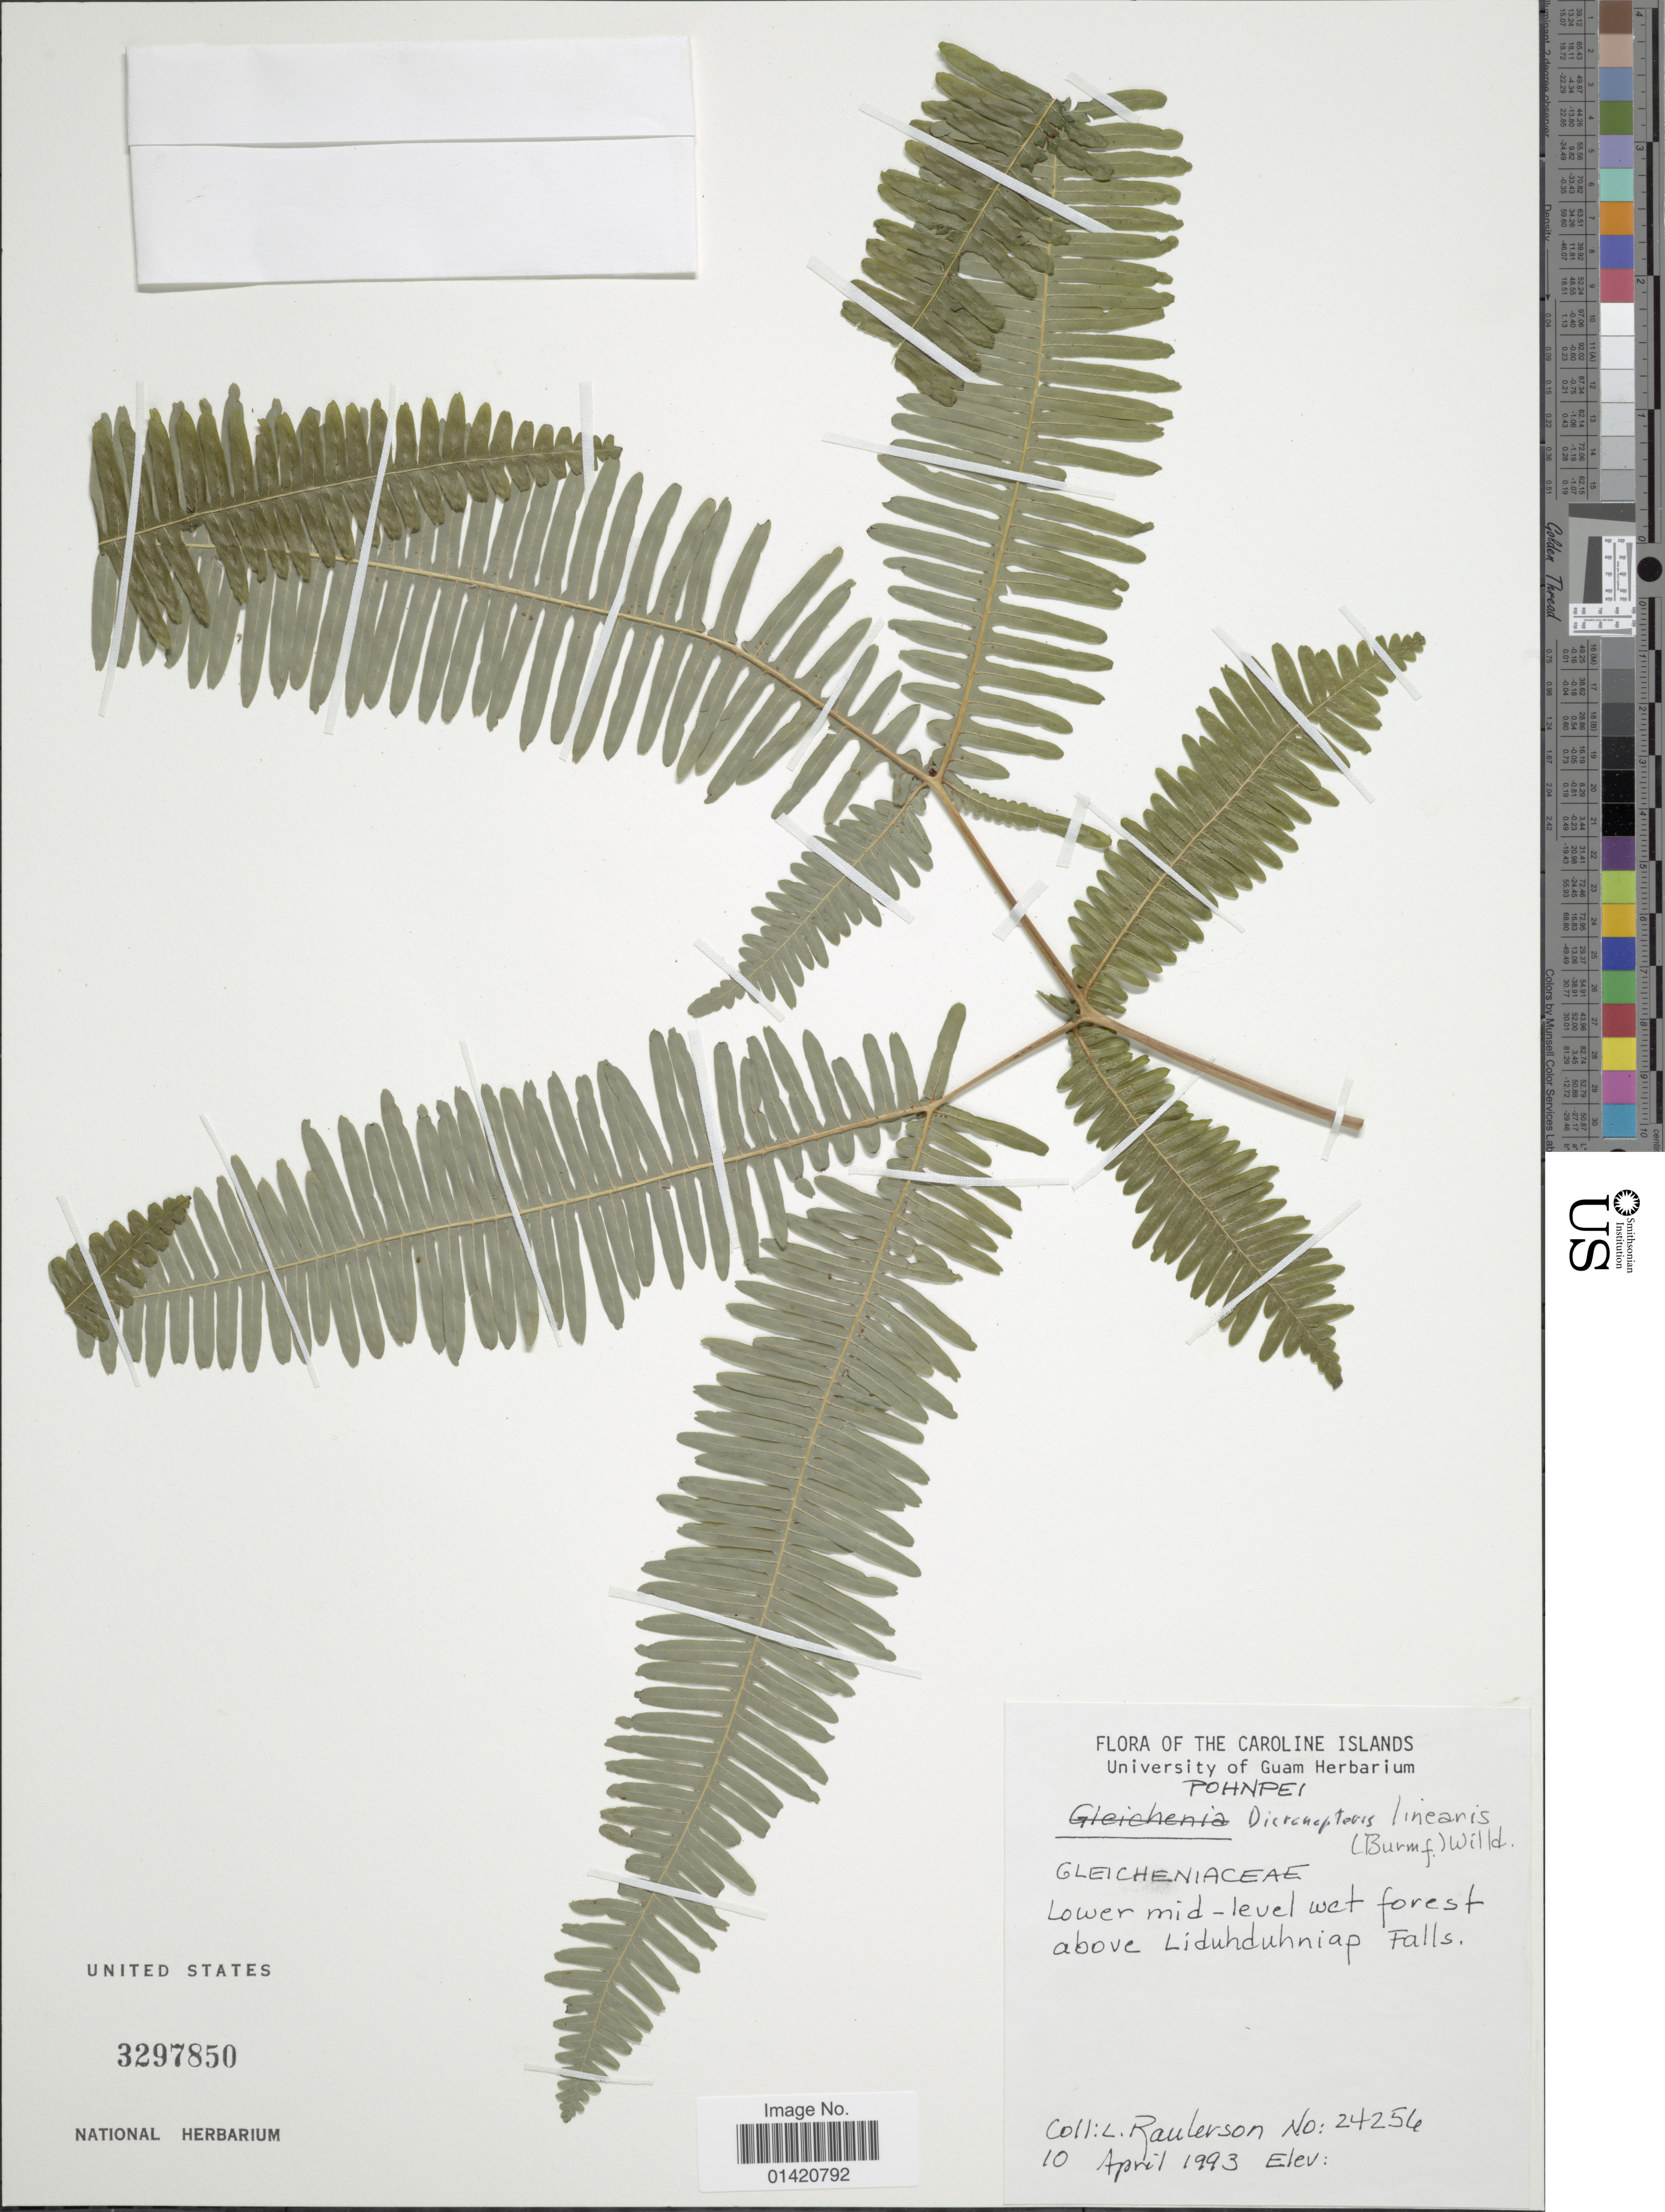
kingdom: Plantae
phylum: Tracheophyta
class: Polypodiopsida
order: Gleicheniales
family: Gleicheniaceae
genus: Dicranopteris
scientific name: Dicranopteris linearis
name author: (Burm. f.) Underw.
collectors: L. Raulerson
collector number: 24254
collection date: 1993-04-10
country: Micronesia, Federated States of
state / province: Pohnpei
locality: The Caroline Islands, Lower mid-level wet forest above Lihduhniap Falls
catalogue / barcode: US 3297850